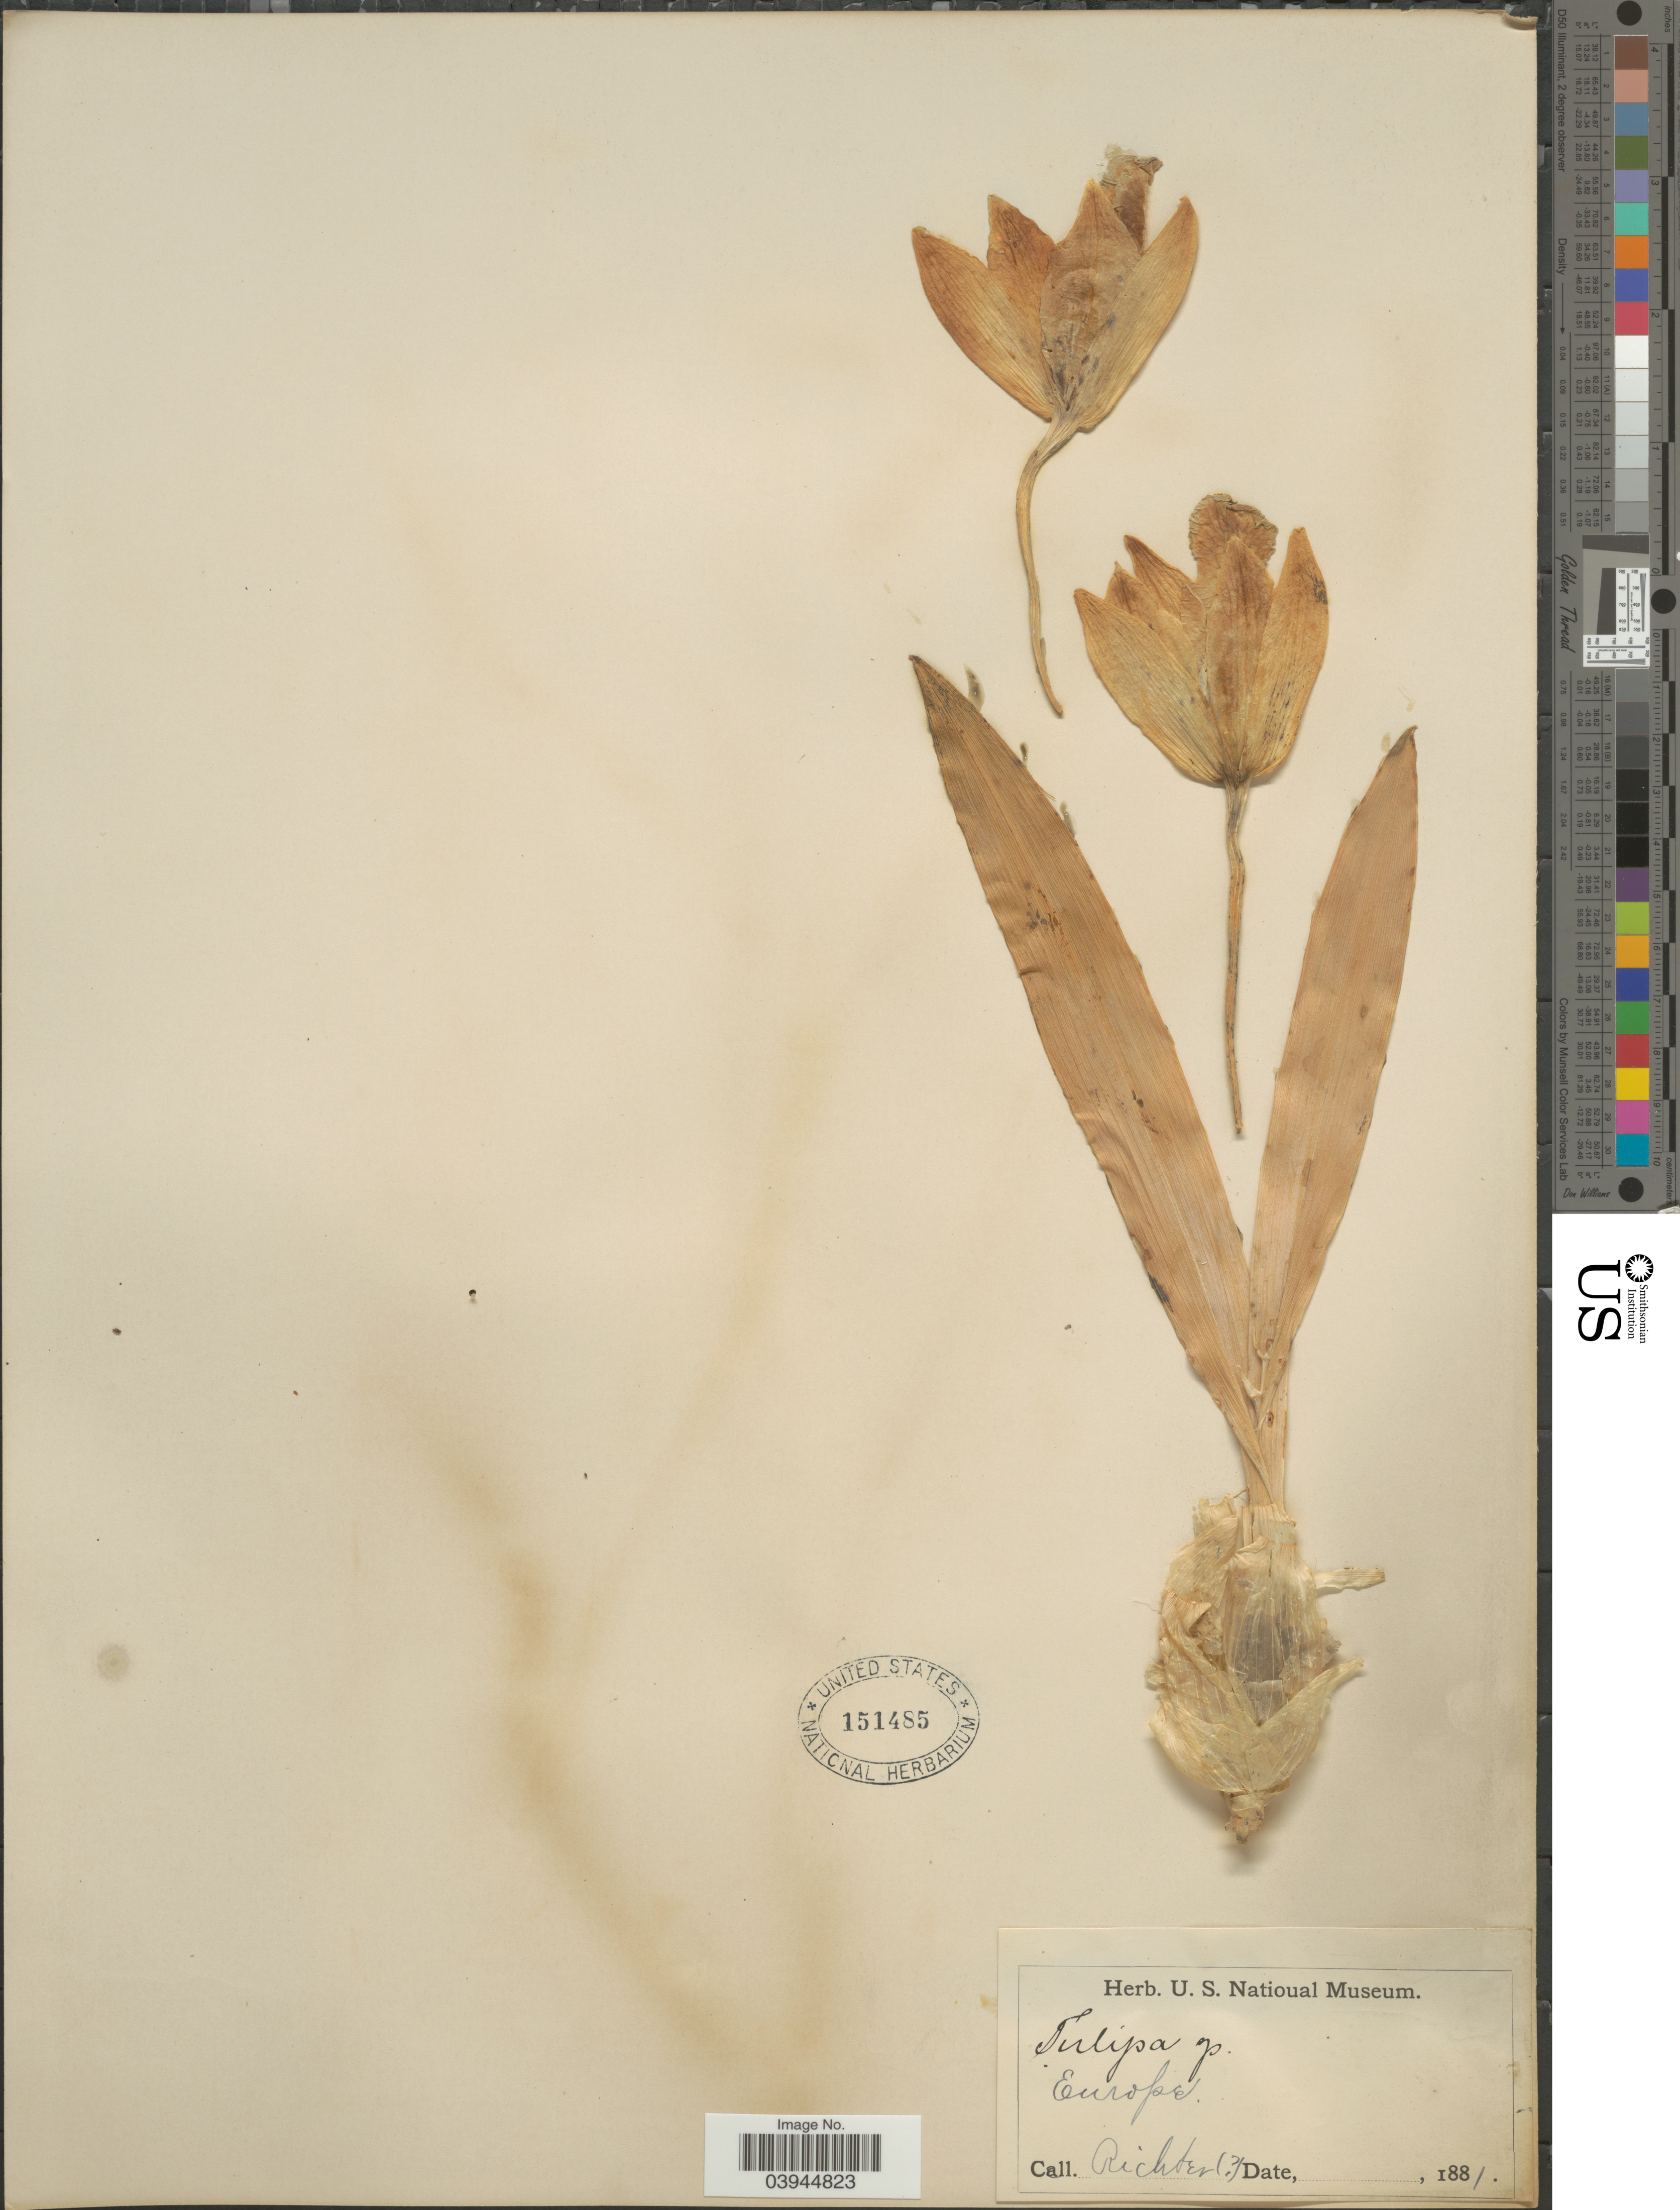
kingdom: Plantae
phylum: Tracheophyta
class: Liliopsida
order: Liliales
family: Liliaceae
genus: Tulipa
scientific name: Tulipa sp.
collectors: -- Richter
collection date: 1881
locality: Europe.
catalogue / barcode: US 151485